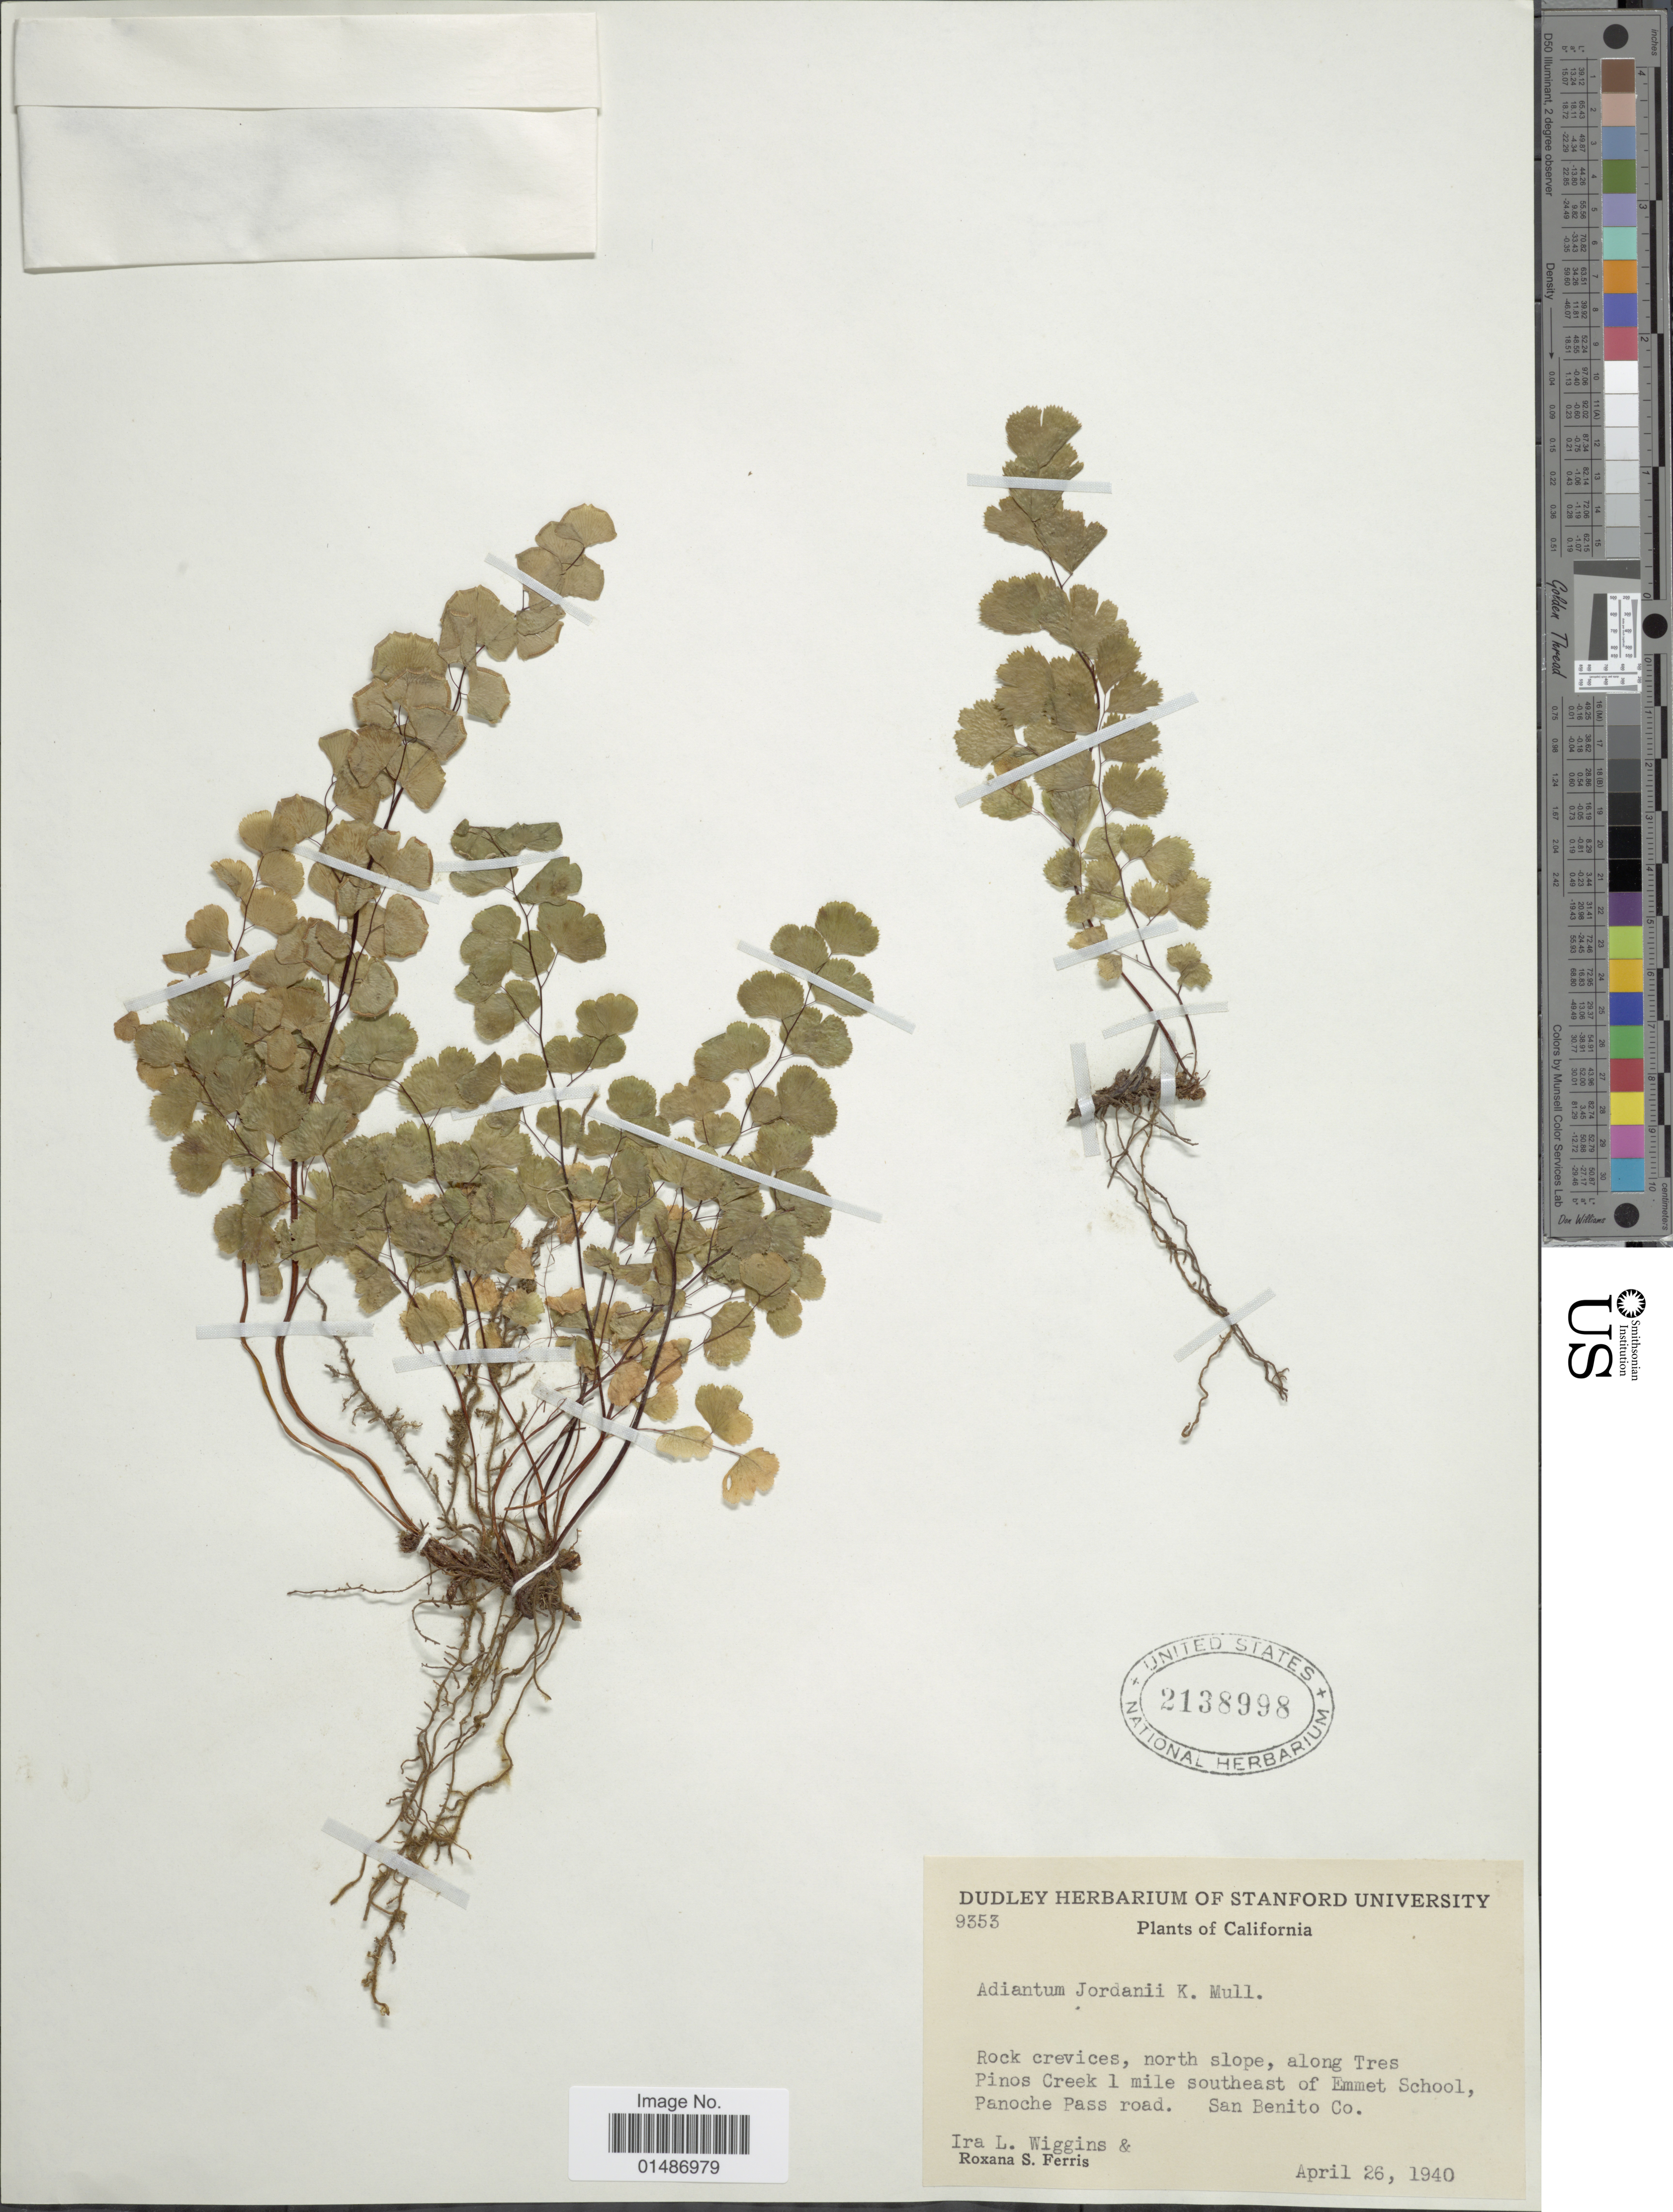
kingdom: Plantae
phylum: Tracheophyta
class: Polypodiopsida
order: Polypodiales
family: Pteridaceae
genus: Adiantum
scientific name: Adiantum jordanii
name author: C.H. Mull.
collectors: I. L. Wiggins & R. S. Ferris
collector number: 9353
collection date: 1940-04-26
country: United States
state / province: California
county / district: San Benito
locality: Rock crevices, north slope, along Tres Pinos Creek 1 mile southeast of Emmet School, Panoche Pass road. San Benito Co.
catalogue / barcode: US 2138998